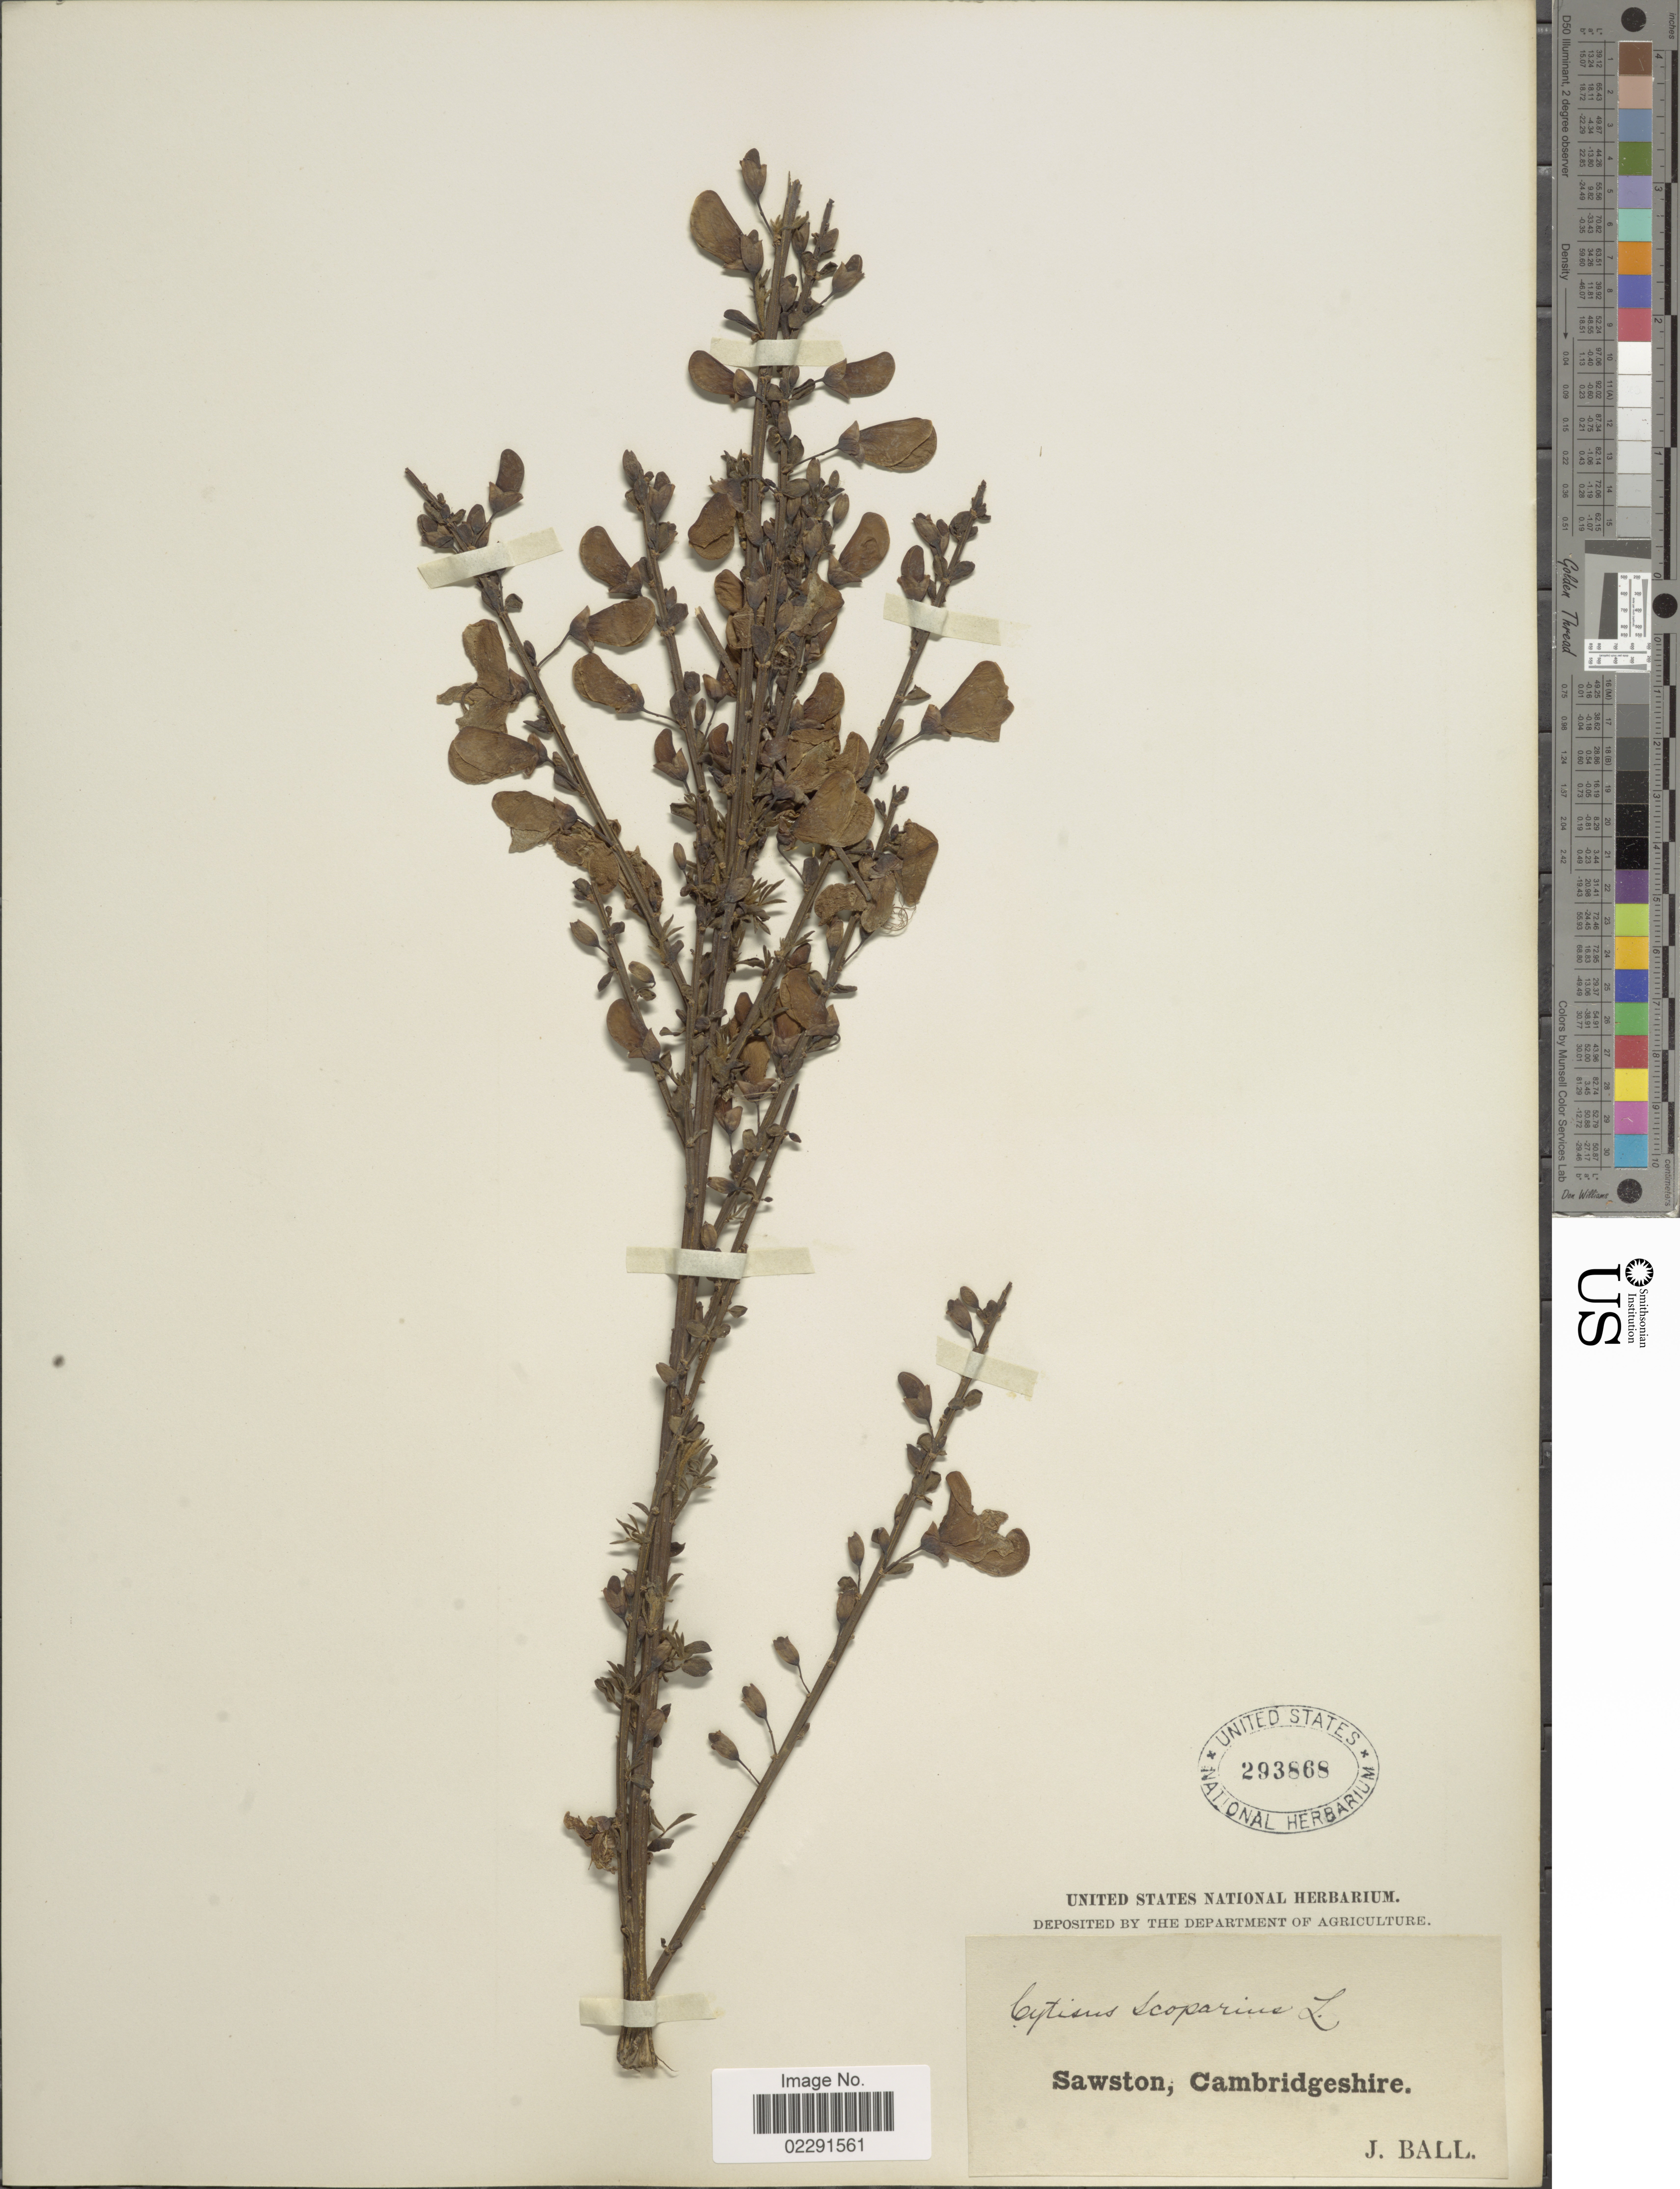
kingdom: Plantae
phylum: Tracheophyta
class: Magnoliopsida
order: Fabales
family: Fabaceae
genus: Cytisus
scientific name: Cytisus scoparius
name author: (L.) Link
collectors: J. Ball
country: United Kingdom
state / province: England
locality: Sawston, Cambridgeshire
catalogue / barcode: US 293868